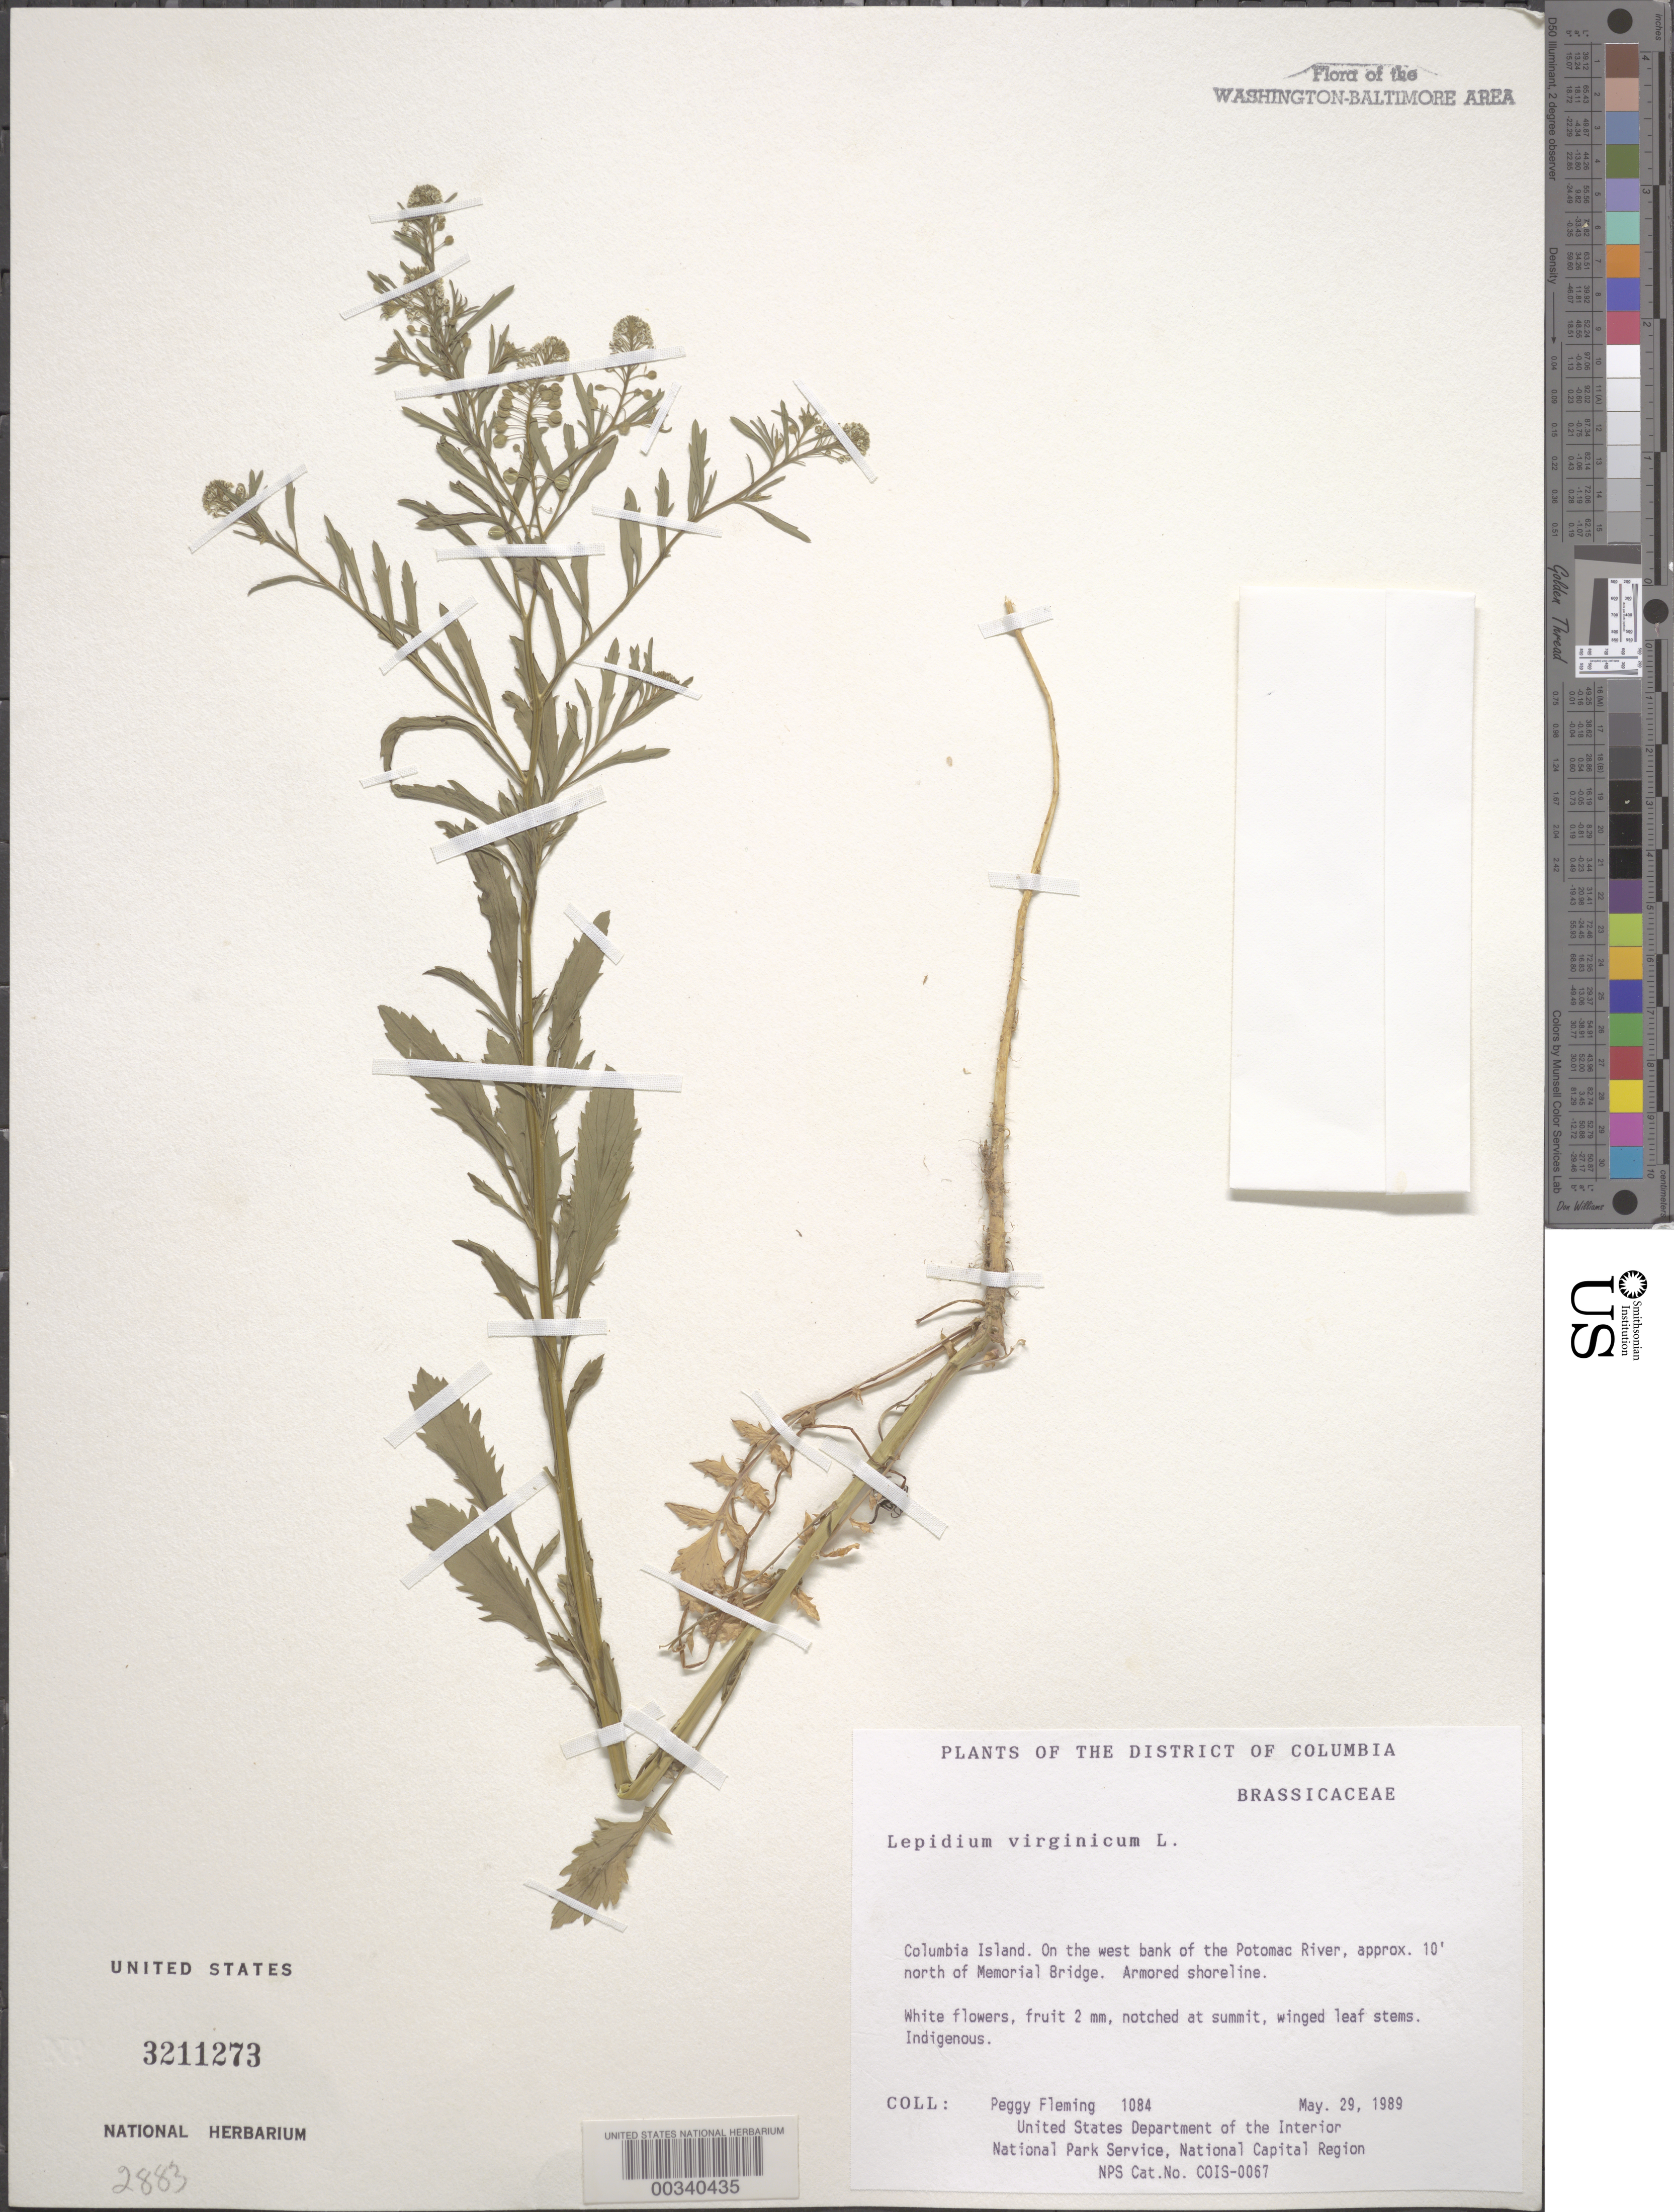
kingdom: Plantae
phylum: Tracheophyta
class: Magnoliopsida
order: Brassicales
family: Brassicaceae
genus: Lepidium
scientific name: Lepidium virginicum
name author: L.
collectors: P. Fleming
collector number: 1084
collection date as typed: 29 May 1989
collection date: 1989-05-29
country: United States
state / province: District of Columbia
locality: Columbia Island, W bank of Potomac River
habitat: Armored shoreline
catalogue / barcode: US 3211473